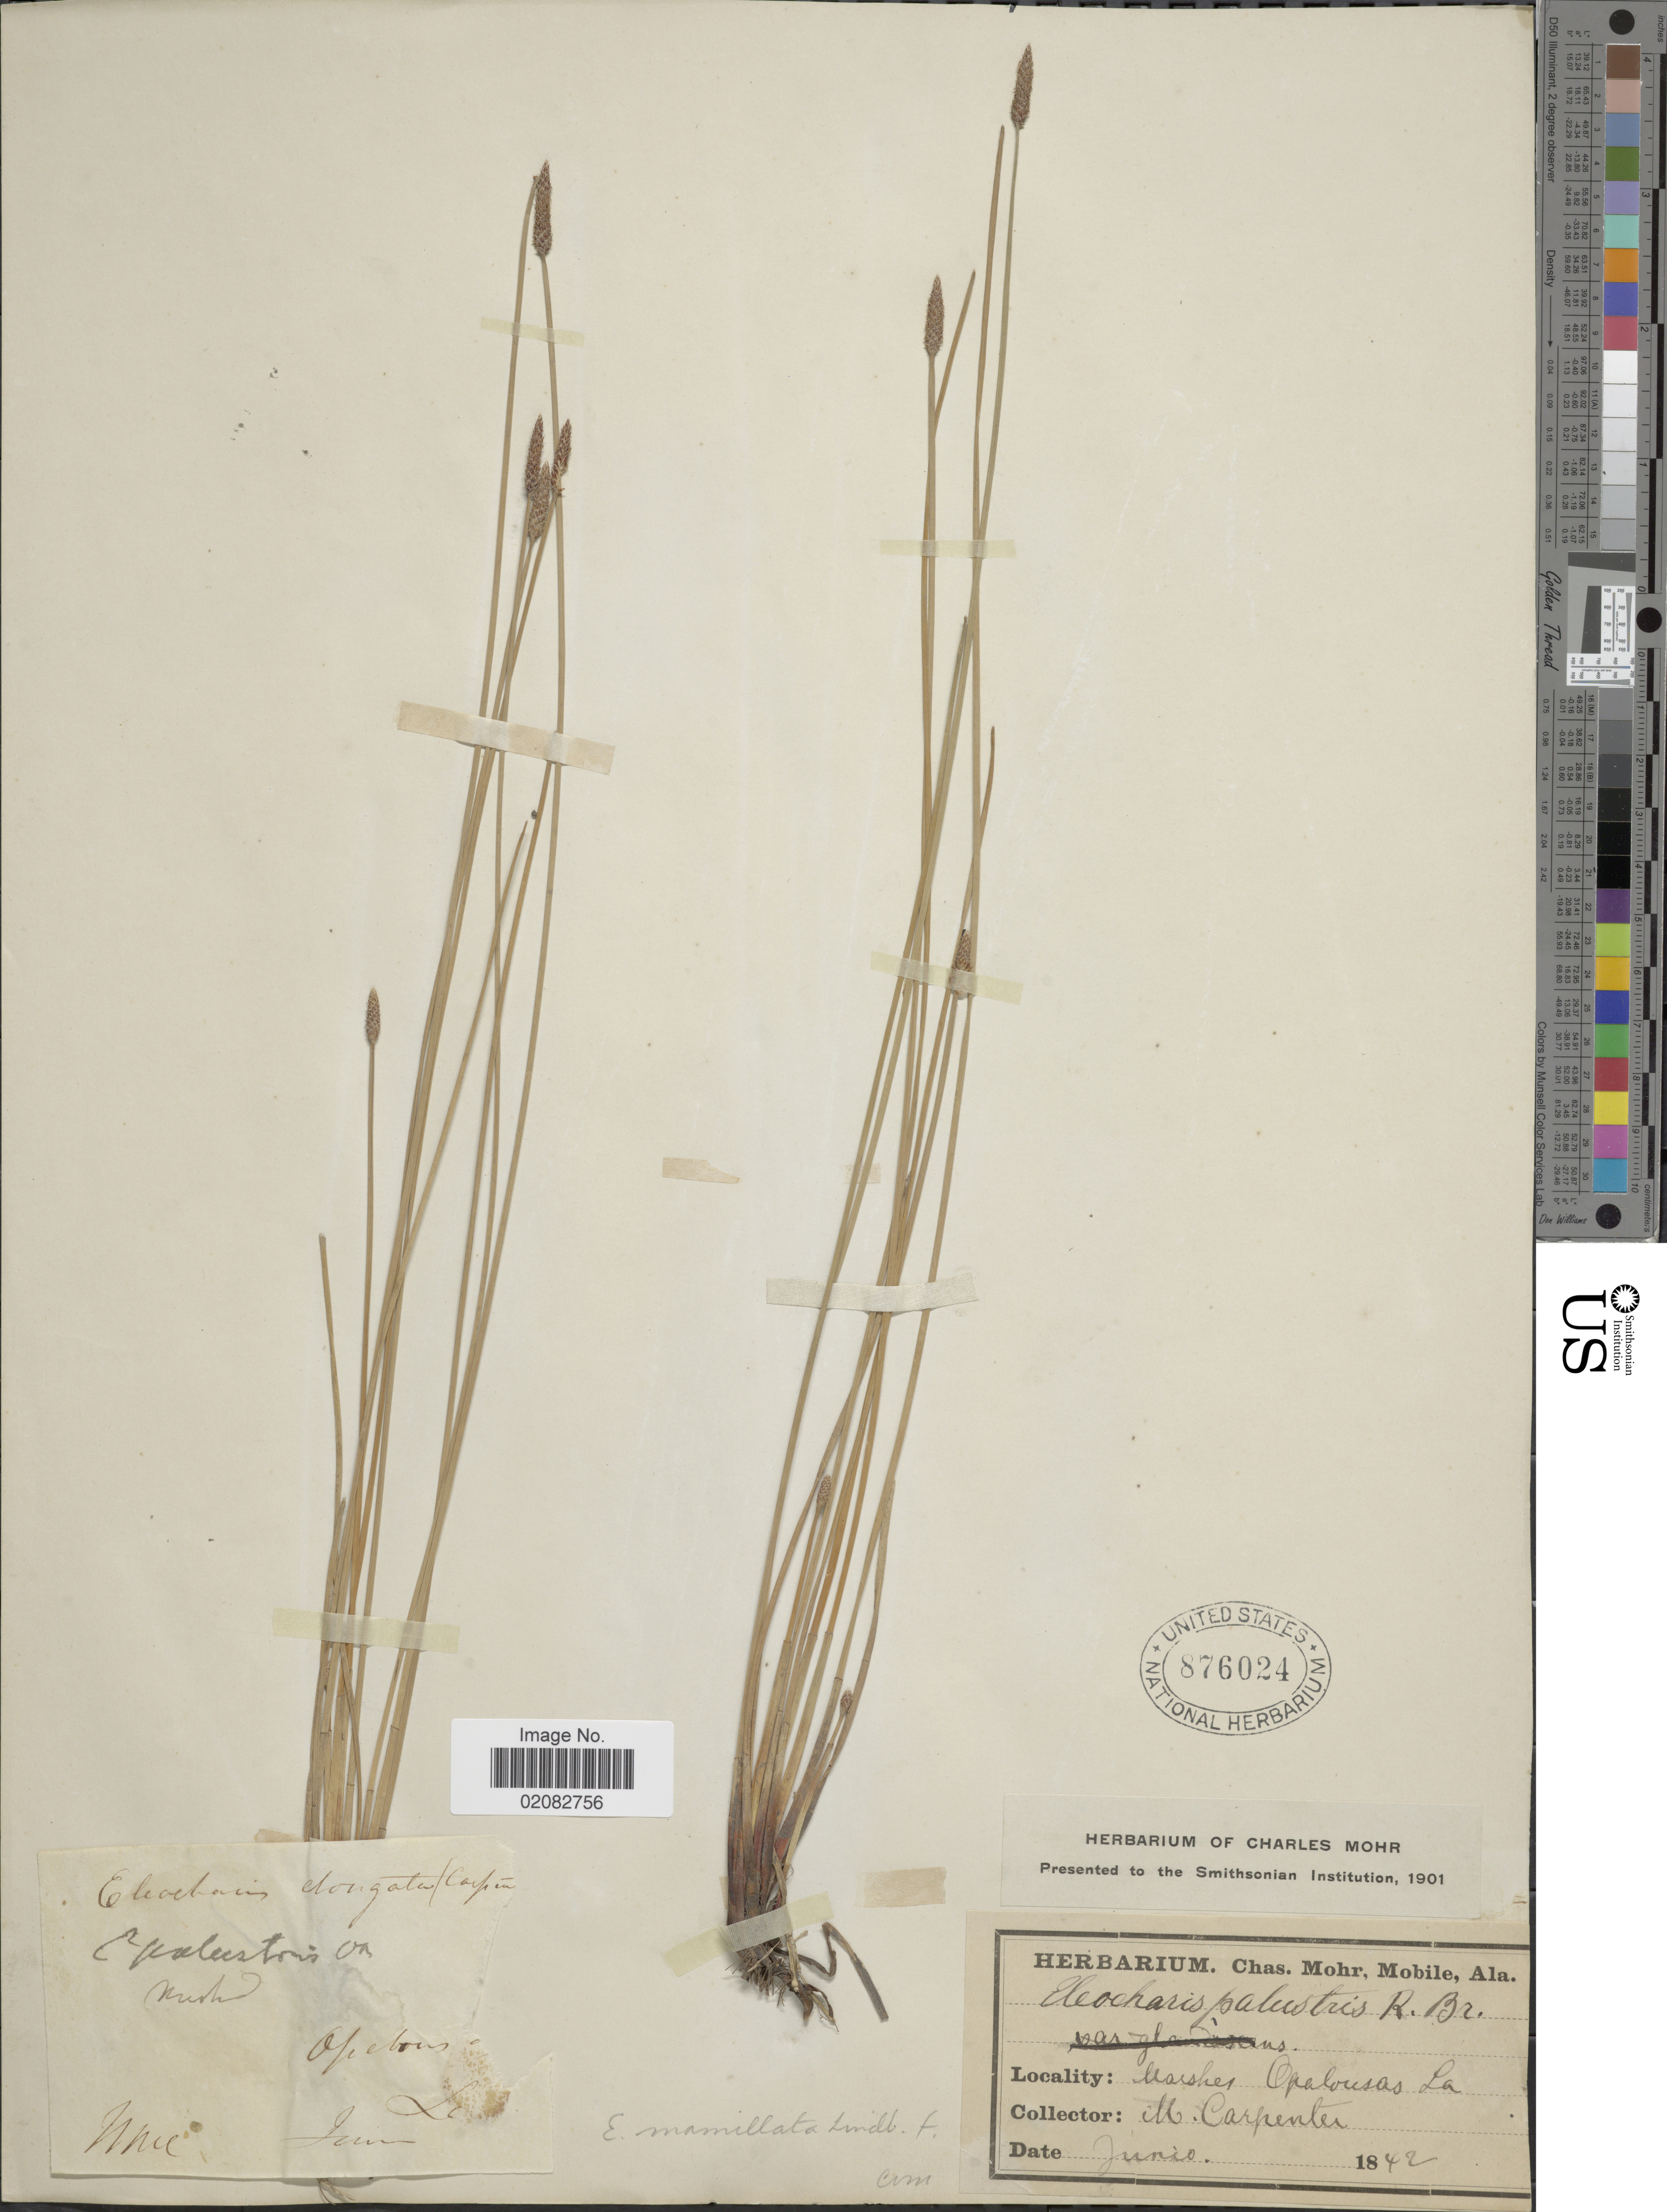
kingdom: Plantae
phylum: Tracheophyta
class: Liliopsida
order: Poales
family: Cyperaceae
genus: Eleocharis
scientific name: Eleocharis macrostachya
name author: Britton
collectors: M. Carpenter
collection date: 1842-06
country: United States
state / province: Louisiana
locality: Marshes Opalousas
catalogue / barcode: US 876024